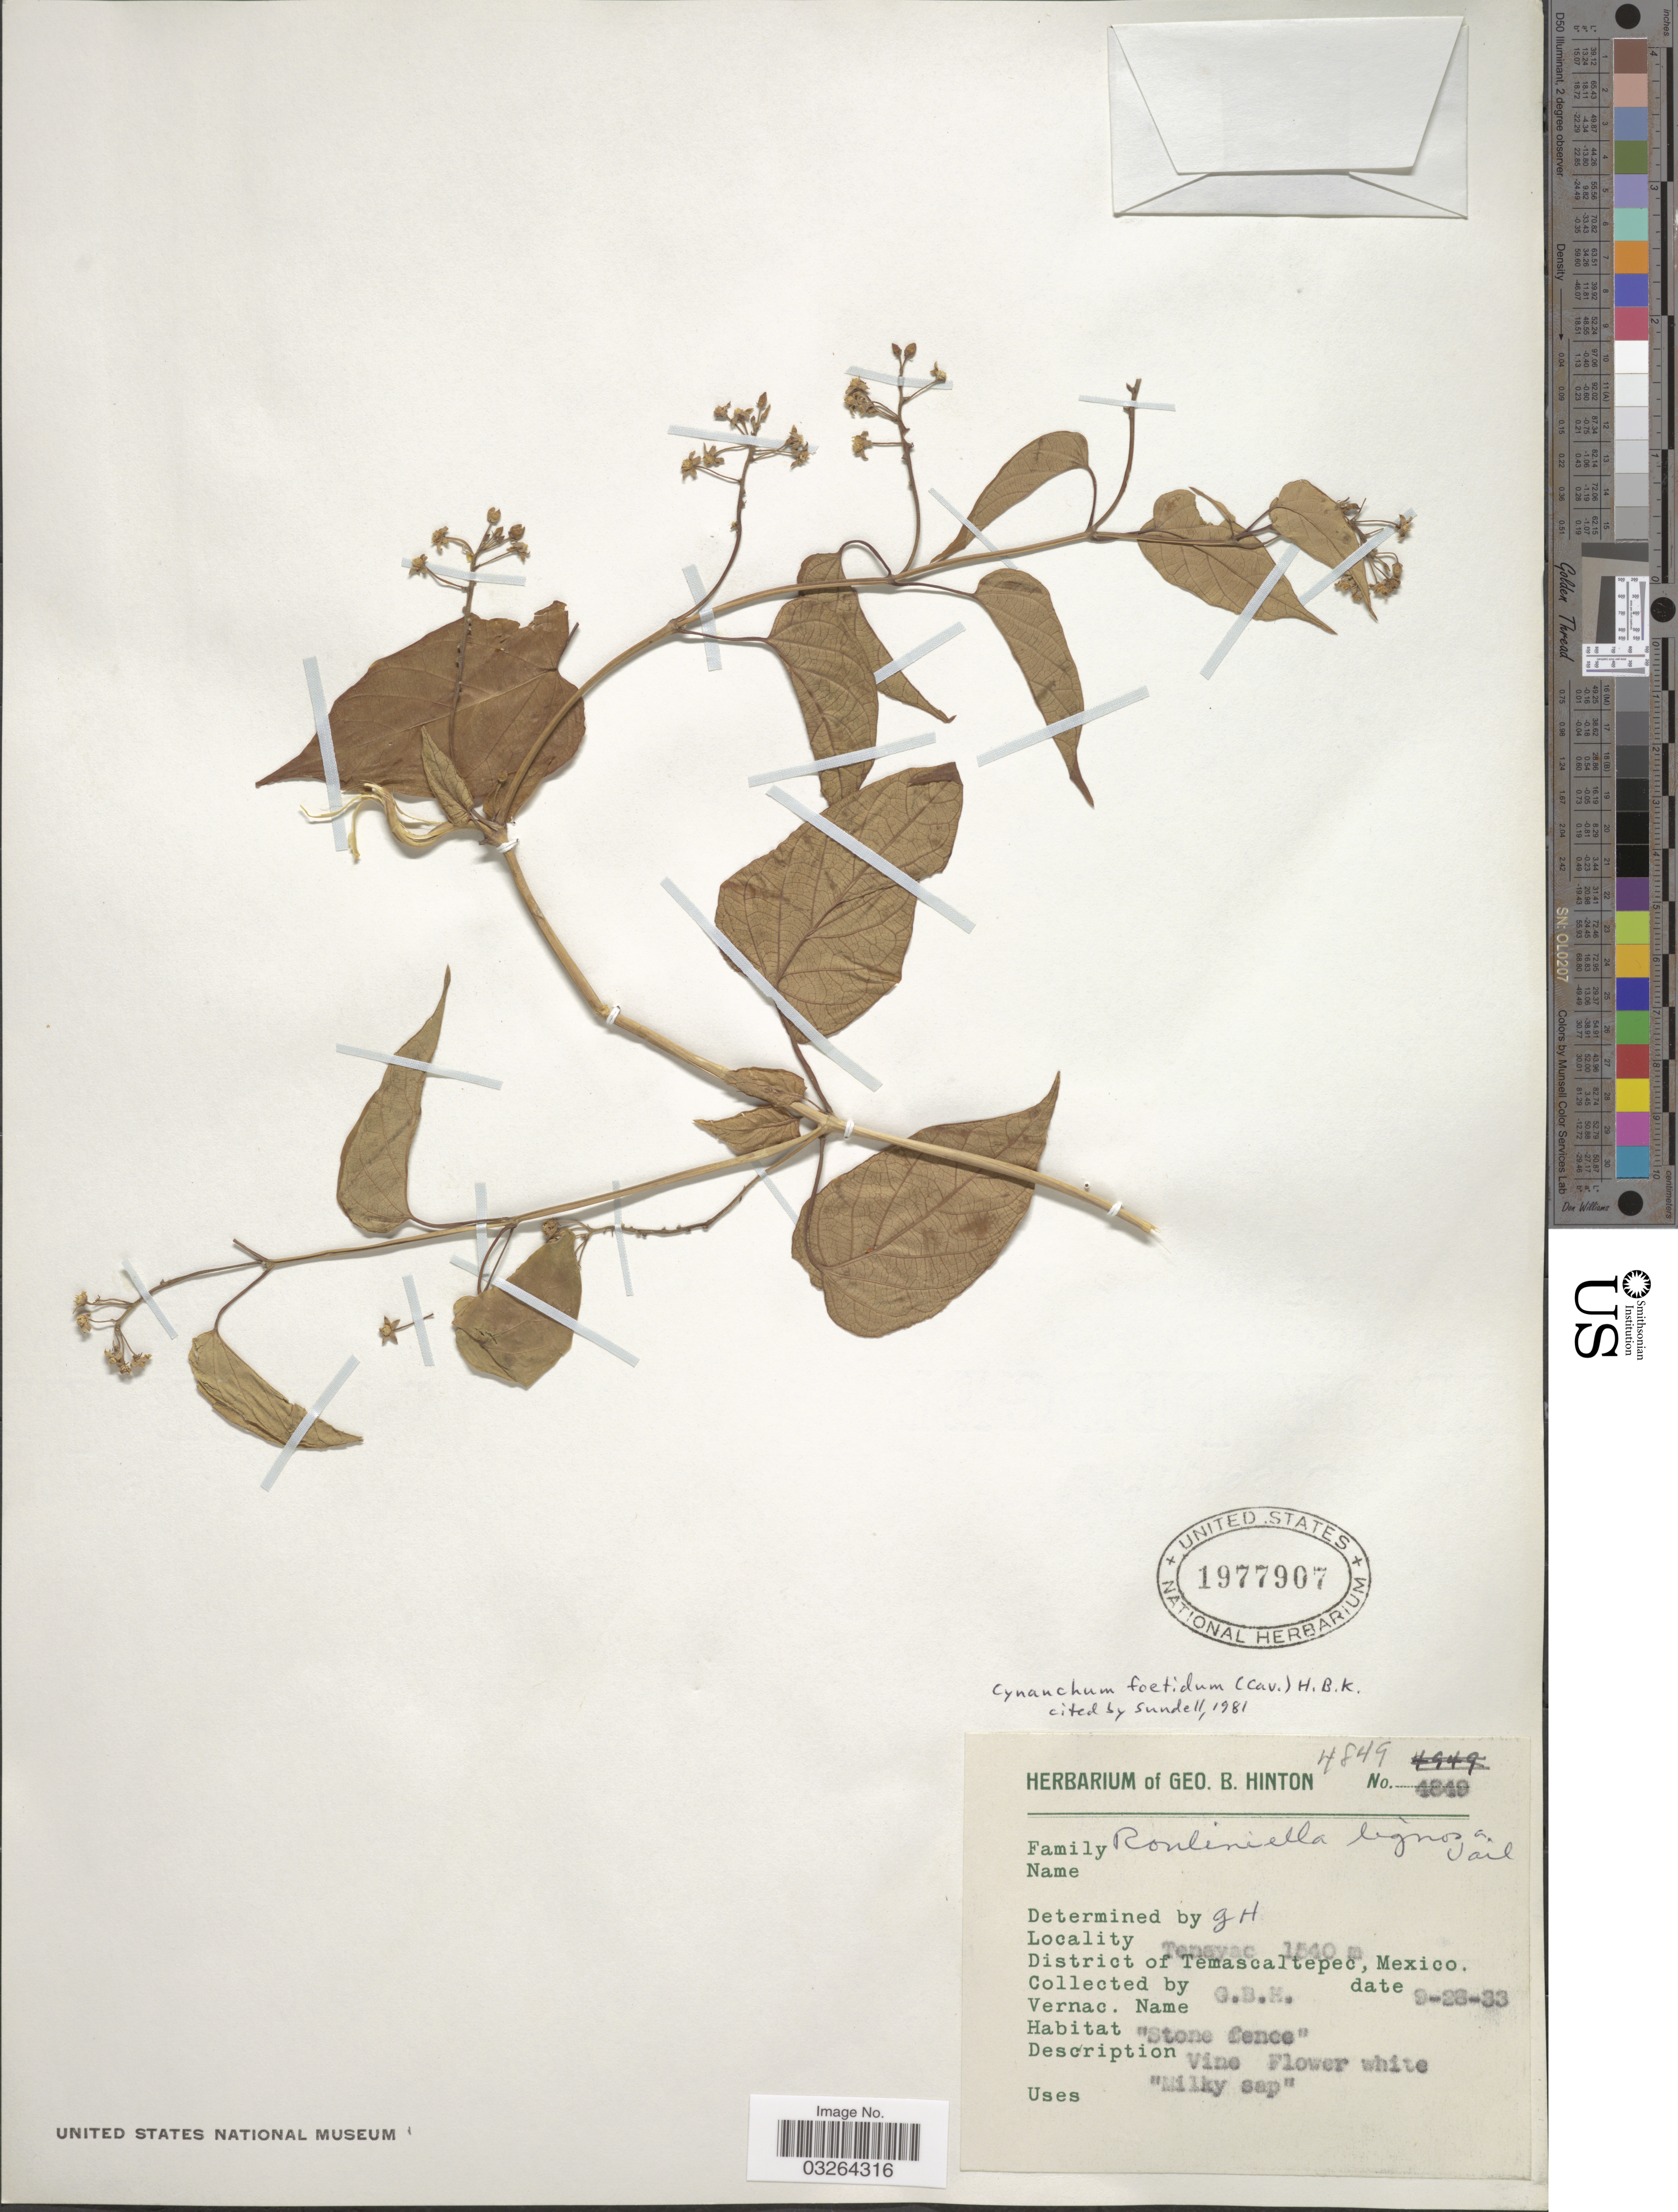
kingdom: Plantae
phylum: Tracheophyta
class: Magnoliopsida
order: Gentianales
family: Apocynaceae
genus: Cynanchum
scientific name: Cynanchum foetidum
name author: (Cav.) Kunth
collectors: G. B. Hinton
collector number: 4849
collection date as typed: Transcribed d/m/y: 28/9/33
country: Mexico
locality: Tenayac, District of Temascaltepec.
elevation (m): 1540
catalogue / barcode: US 1977907